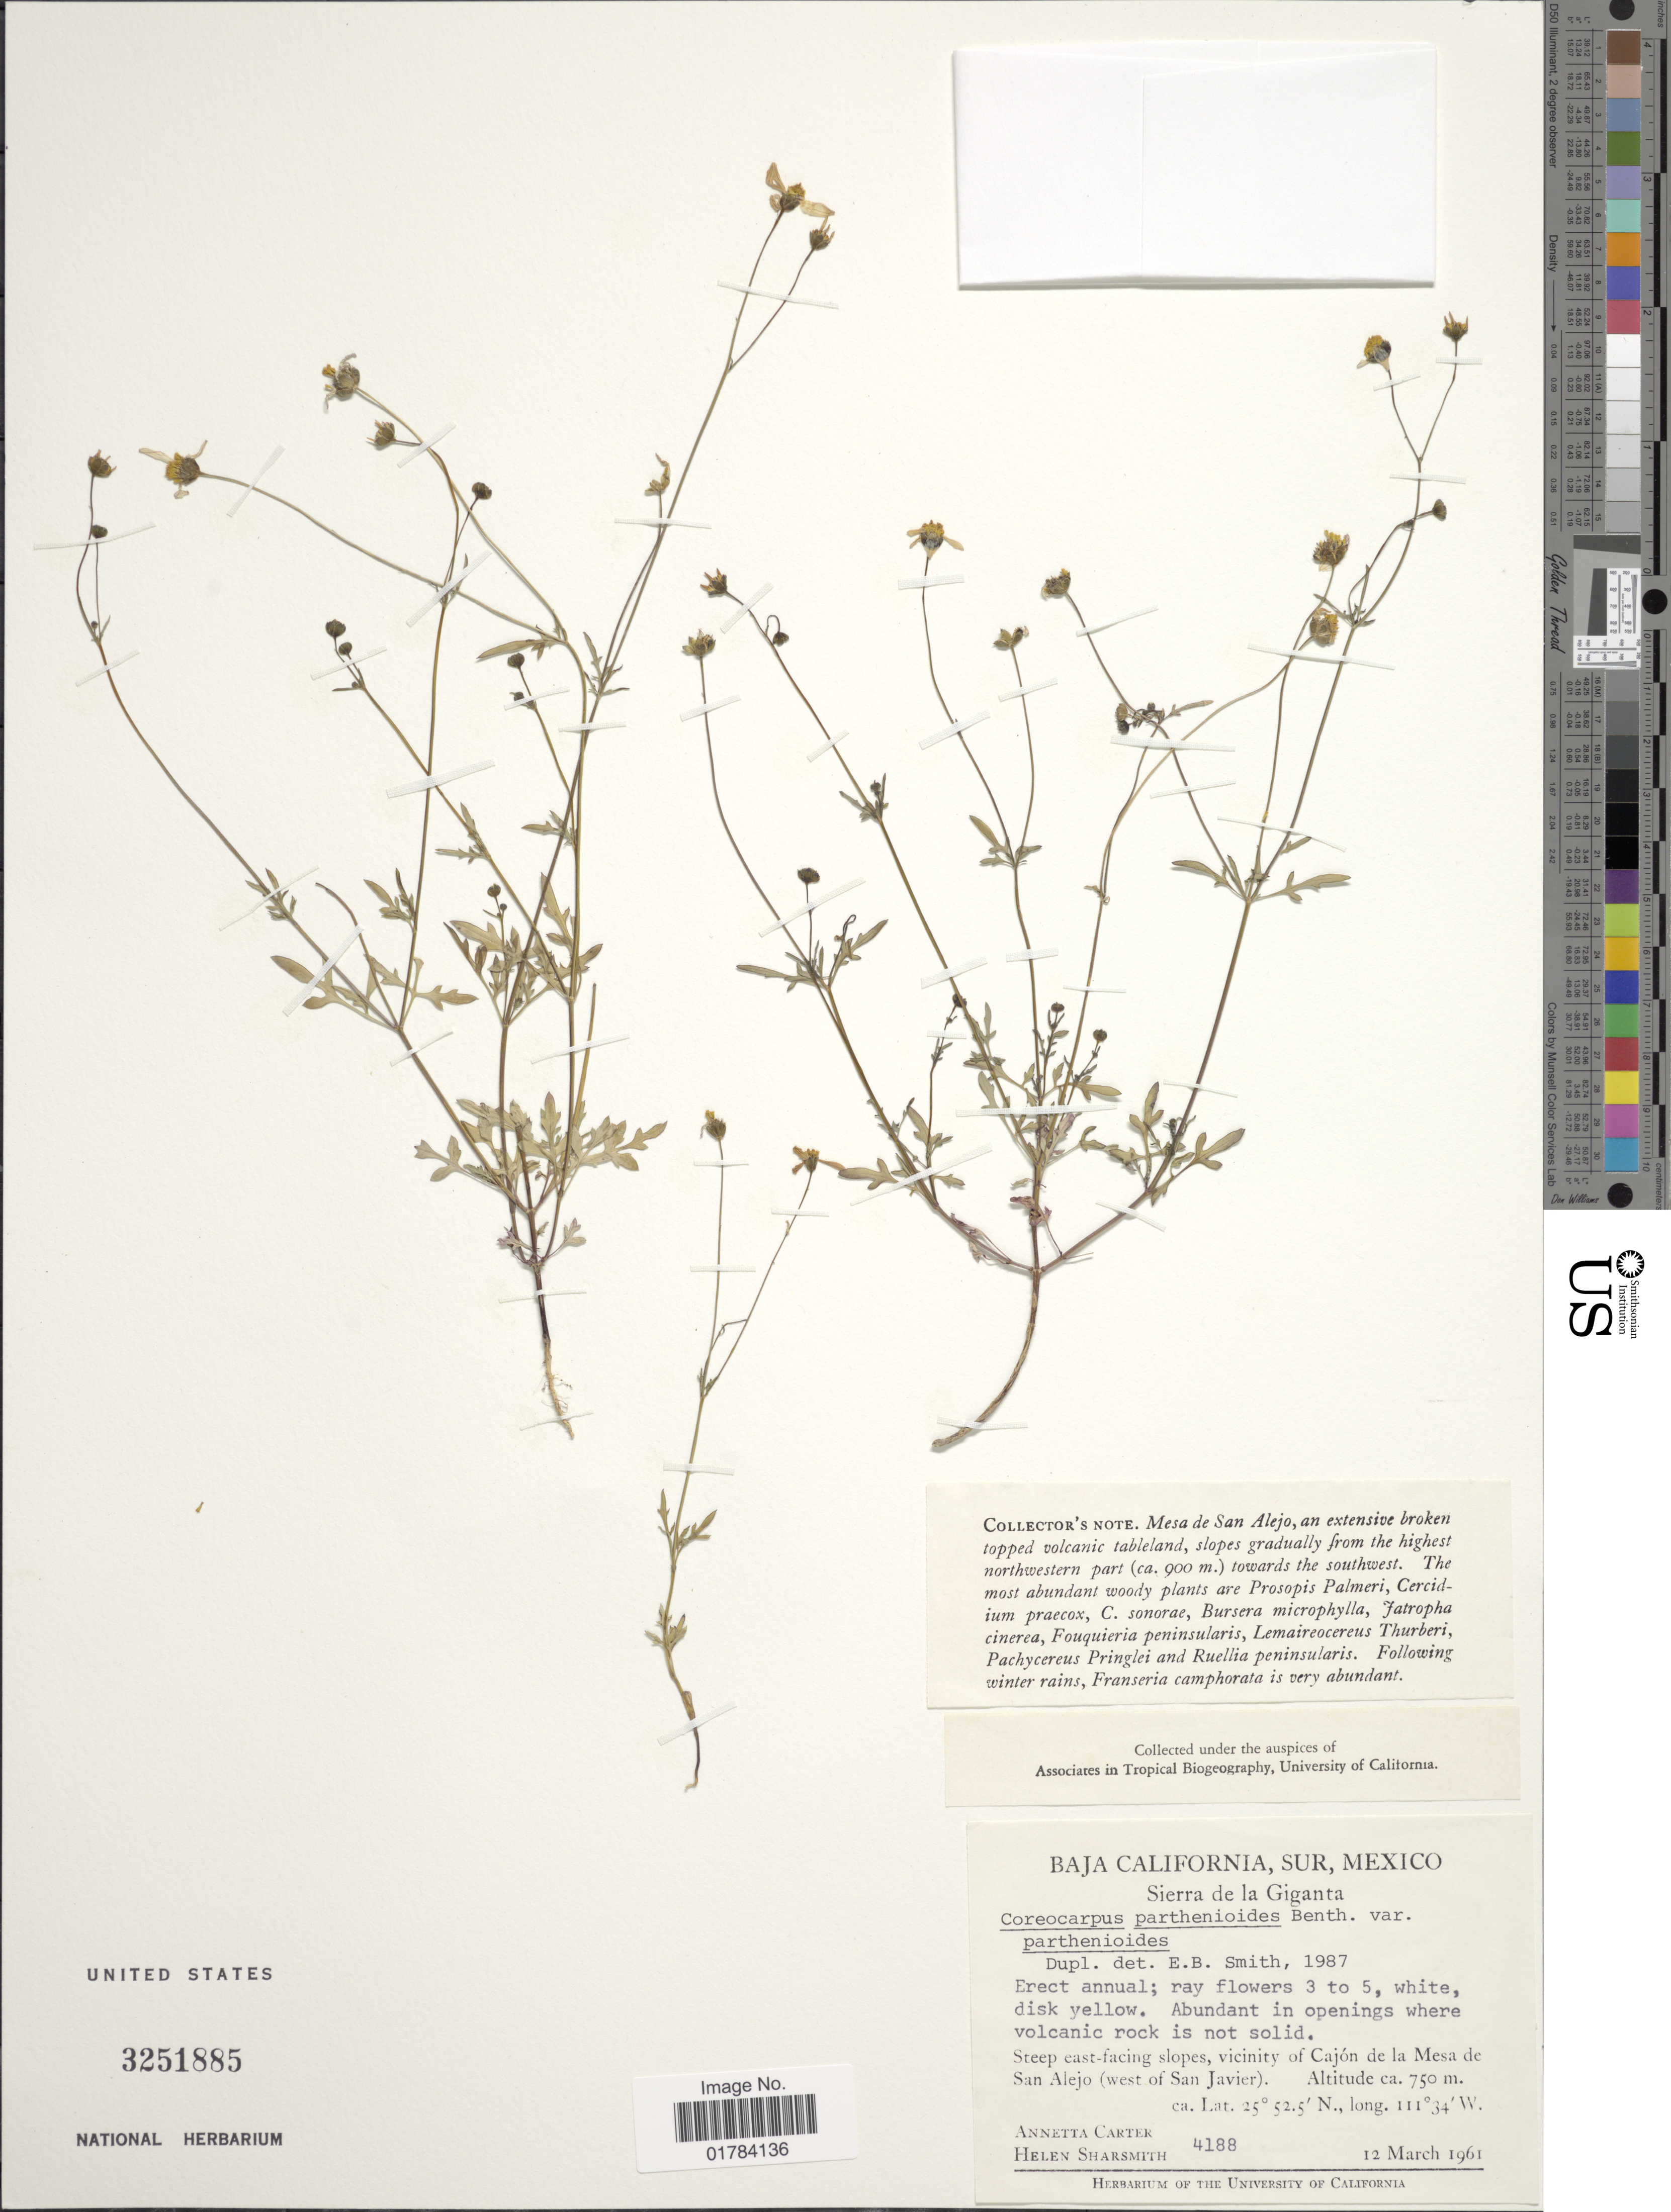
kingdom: Plantae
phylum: Tracheophyta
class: Magnoliopsida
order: Asterales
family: Asteraceae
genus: Coreocarpus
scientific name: Coreocarpus parthenioides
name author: Benth.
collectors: A. Carter & H. Sharsmith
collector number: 4188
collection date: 1961-03-12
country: Mexico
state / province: Baja California Sur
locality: Sierra de la Giganta, steep east-facing slopes, vicinity of Cajon de la Mesa de San Alejo (west of San Javier)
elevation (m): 750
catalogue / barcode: US 3251885